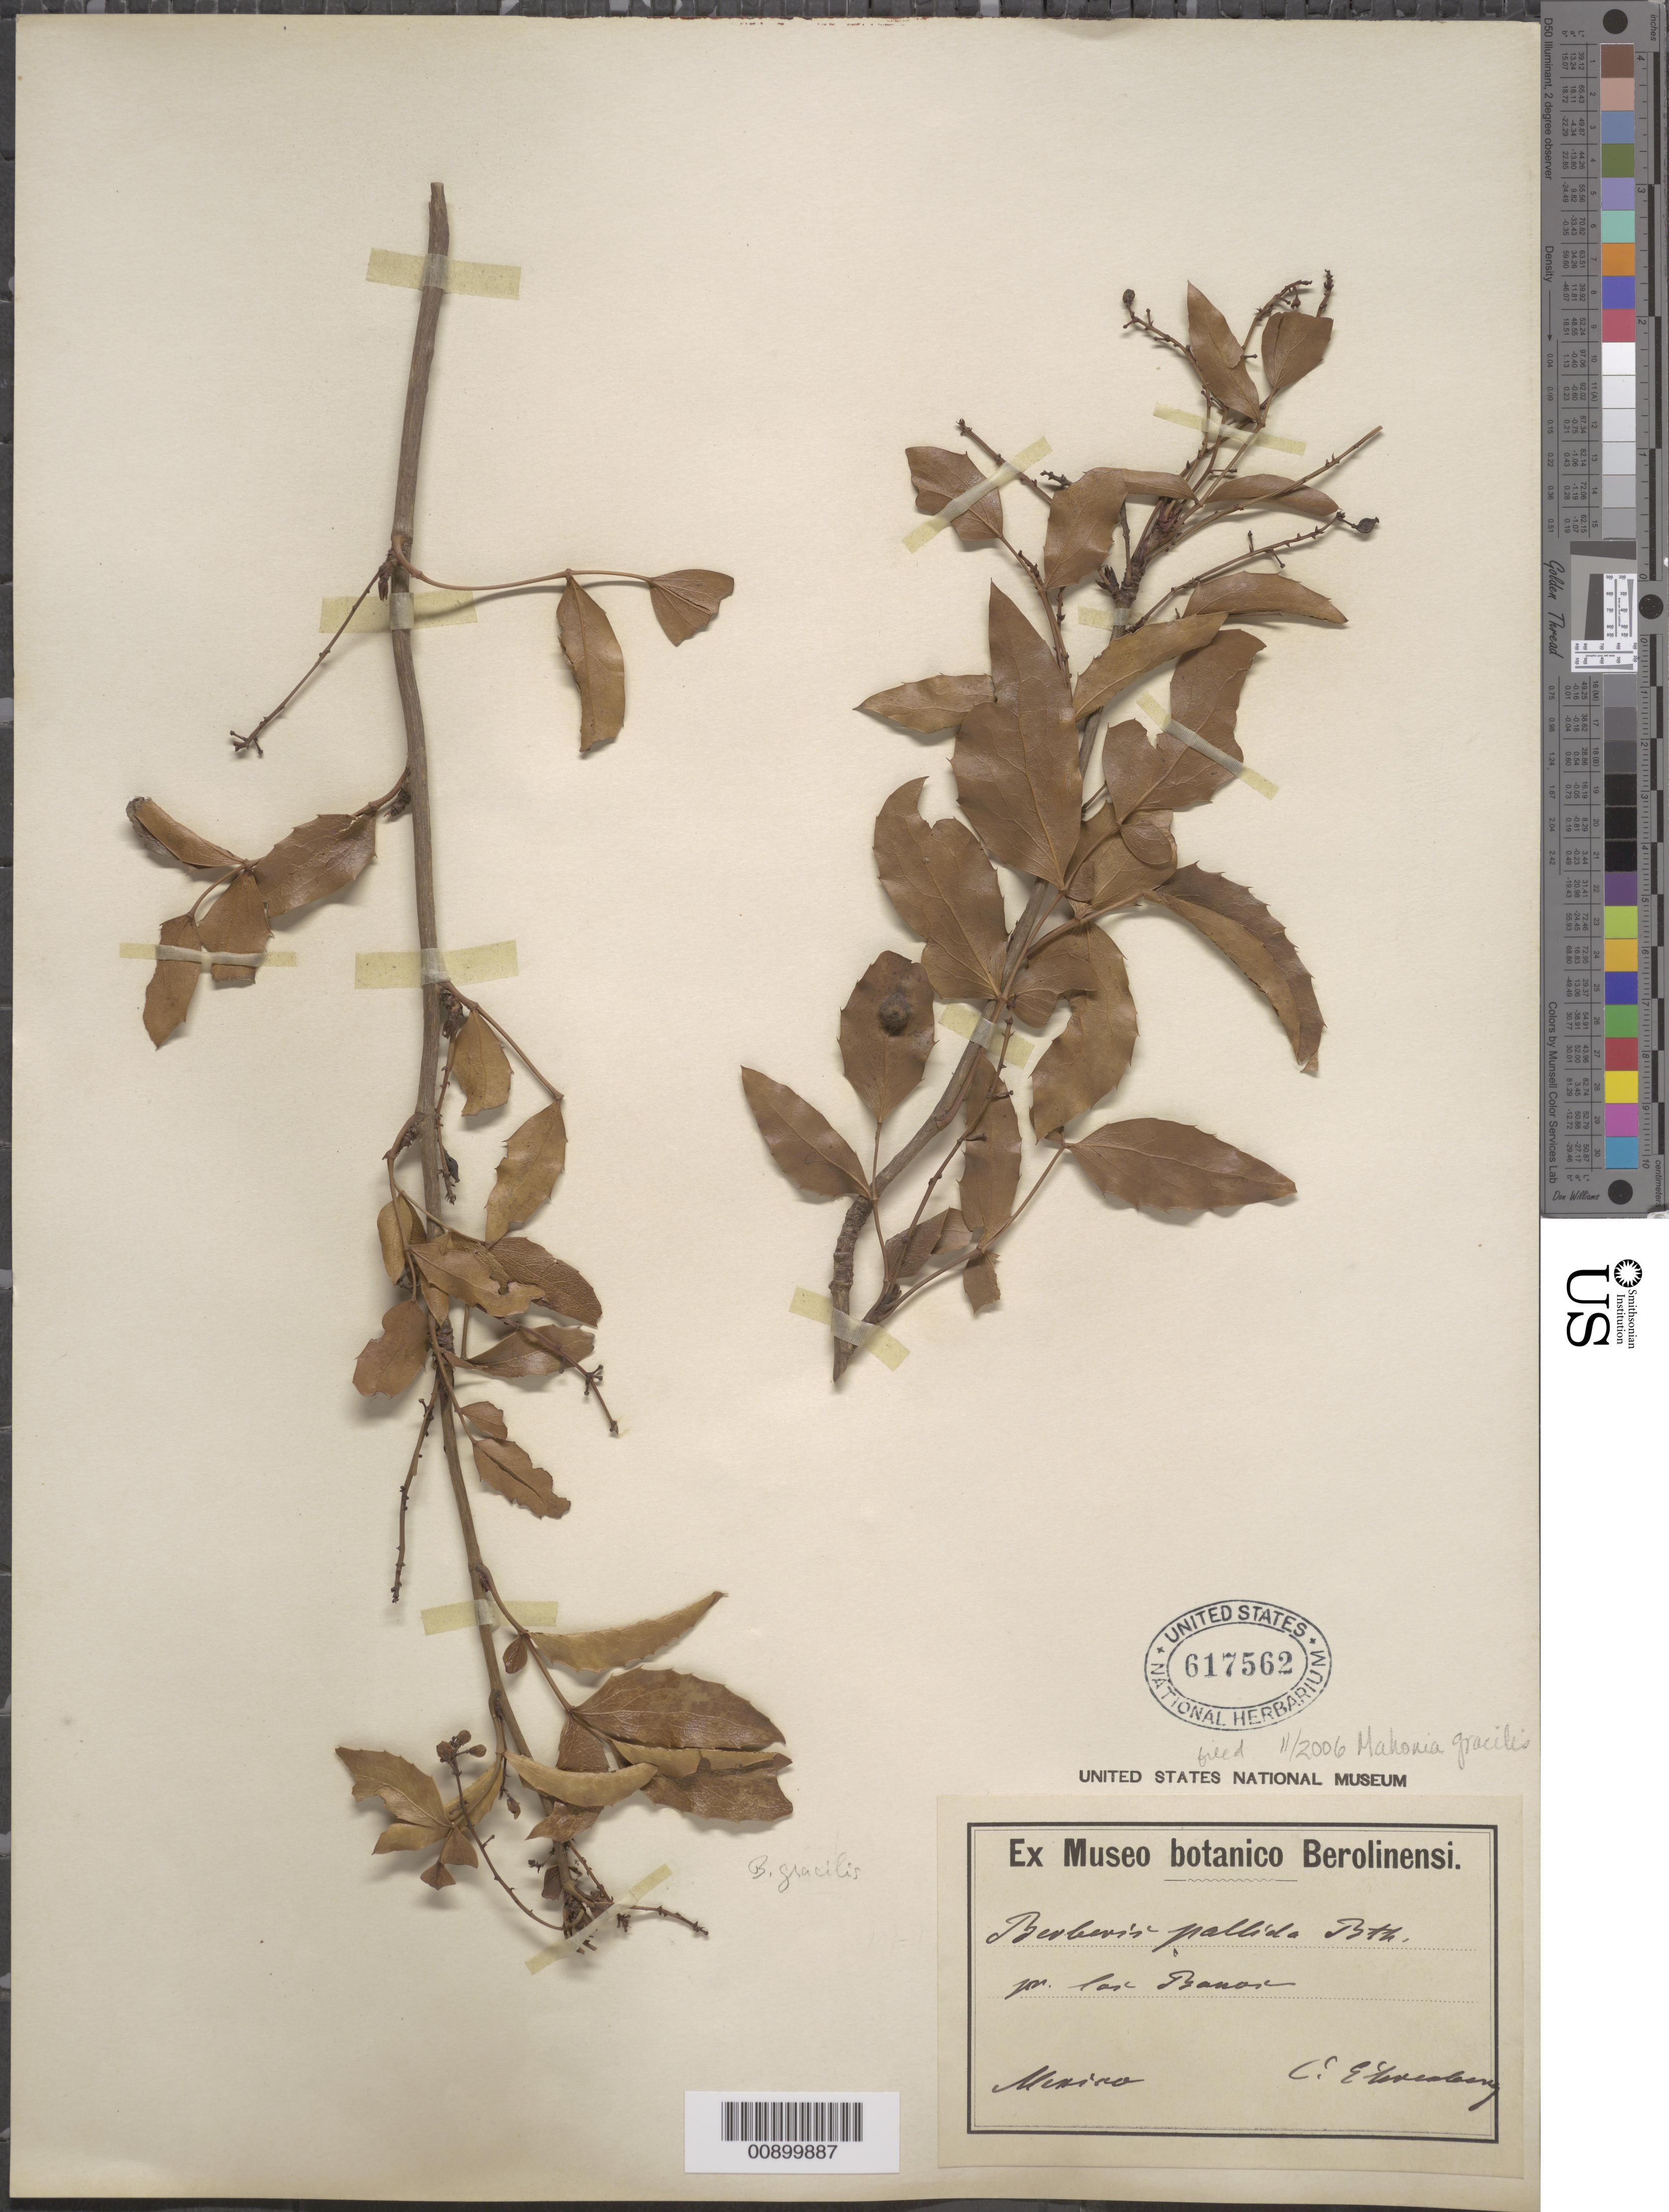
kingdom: Plantae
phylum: Tracheophyta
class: Magnoliopsida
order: Ranunculales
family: Berberidaceae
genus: Mahonia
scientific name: Mahonia gracilis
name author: (Benth.) Fedde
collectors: C. G. Ehrenberg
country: Mexico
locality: pr. los Banos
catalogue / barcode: US 617562